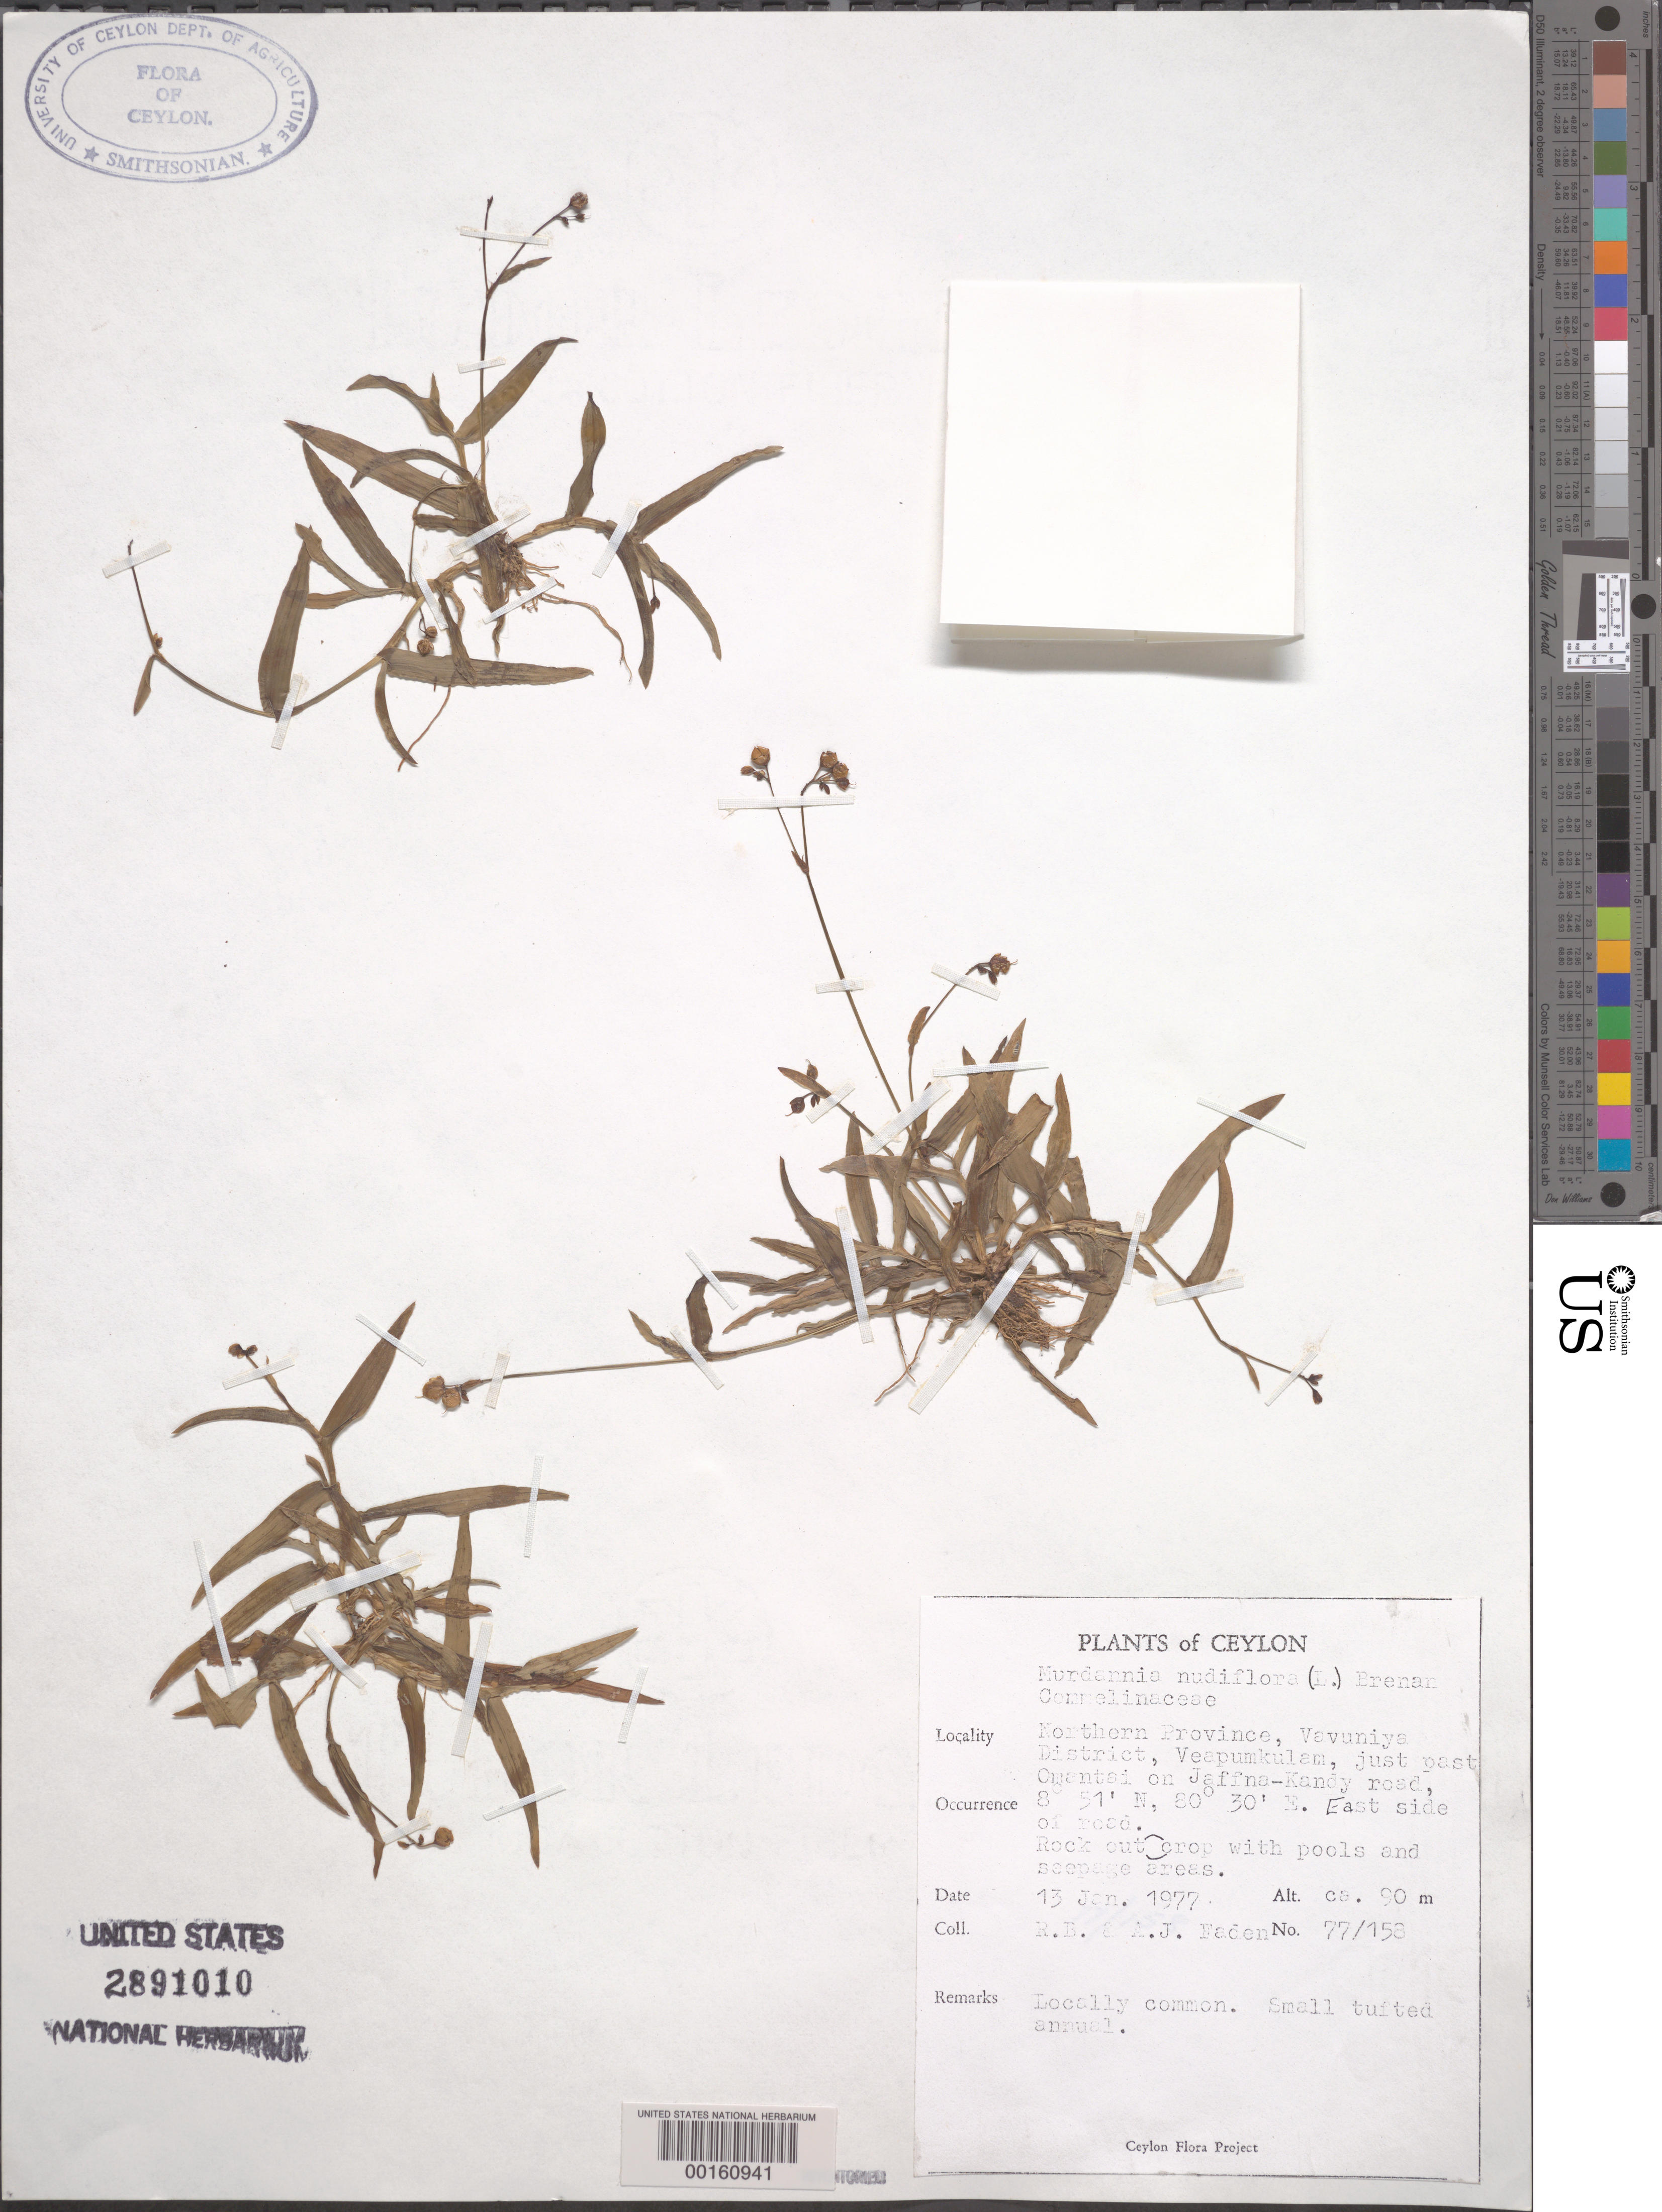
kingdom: Plantae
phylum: Tracheophyta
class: Liliopsida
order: Commelinales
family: Commelinaceae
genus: Murdannia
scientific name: Murdannia nudiflora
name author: (L.) Brenan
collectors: R. B. Faden & A. J. Faden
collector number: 77/158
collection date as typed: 13 Jan 1977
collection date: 1977-01-13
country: Sri Lanka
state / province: Northern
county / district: Vavuniya Dist.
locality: Veapumkulam, past omantai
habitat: Rock outcrop with pools and seepage areas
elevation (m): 90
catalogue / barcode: US 2891010